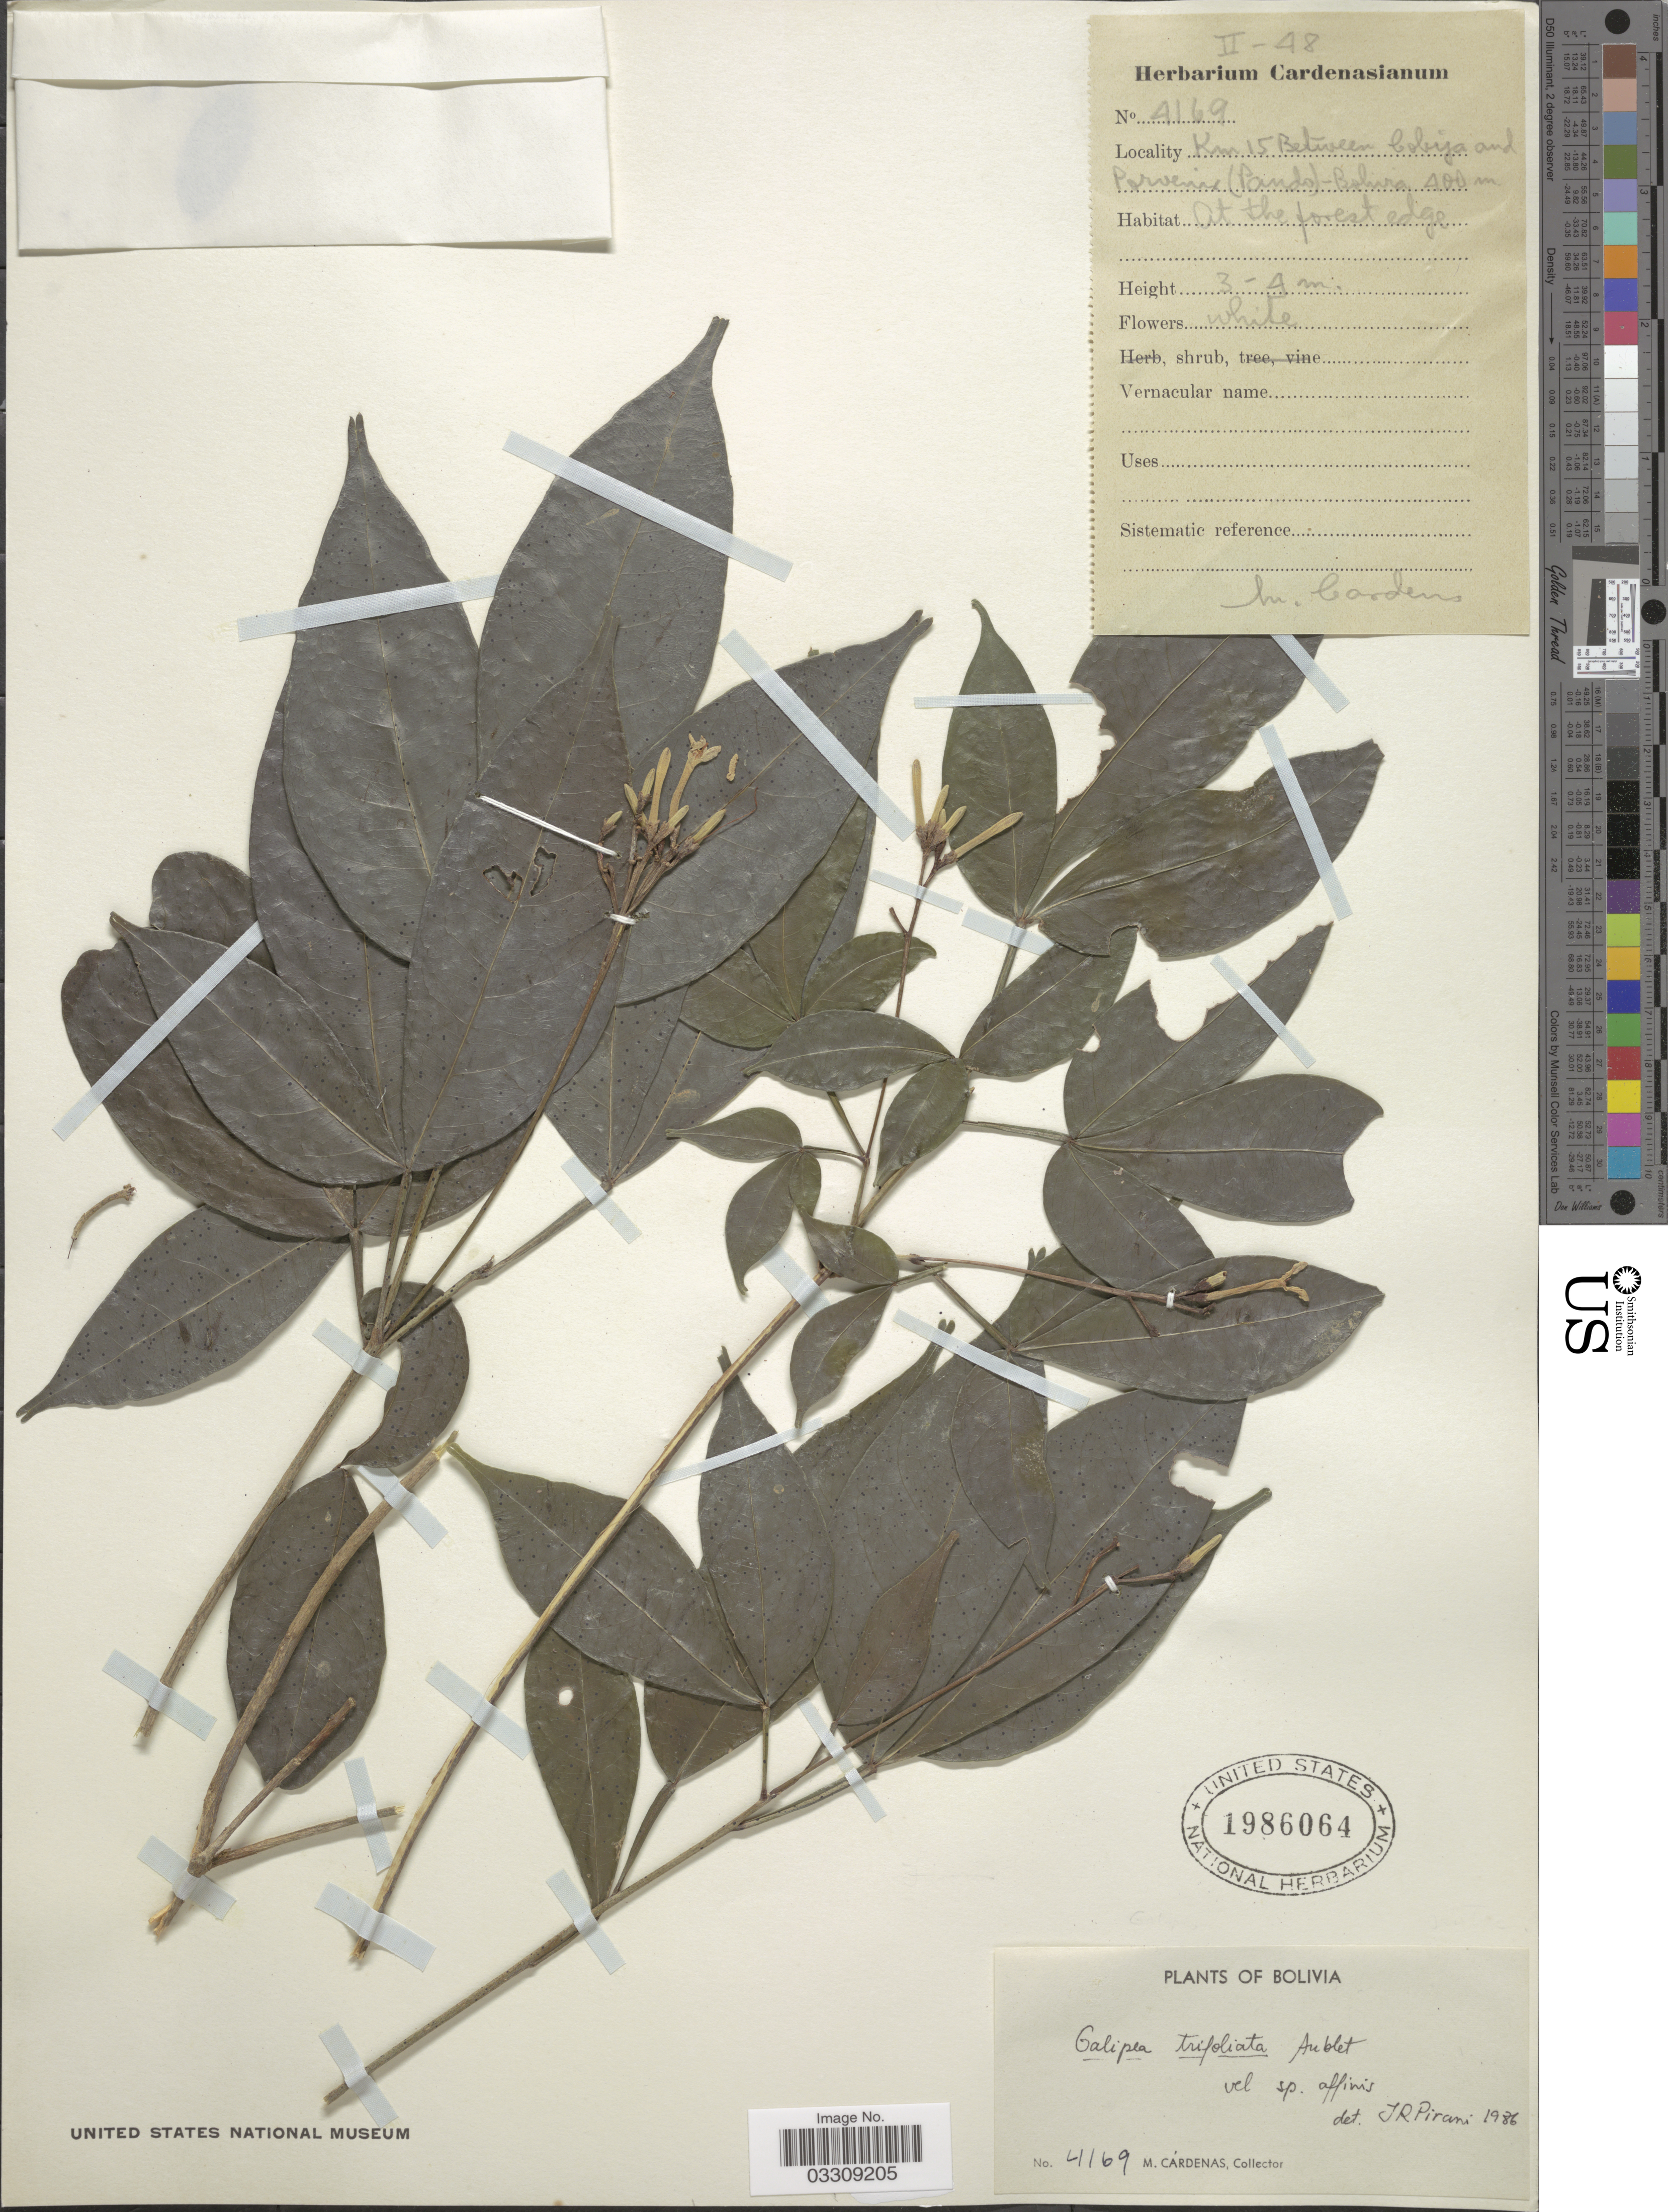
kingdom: Plantae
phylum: Tracheophyta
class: Magnoliopsida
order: Sapindales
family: Rutaceae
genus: Galipea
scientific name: Galipea trifoliata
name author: Aubl.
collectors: M. Cárdenas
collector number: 4169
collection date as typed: Transcribed d/m/y: /2/48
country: Bolivia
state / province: Pando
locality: Km 15 between Cobija and Porvenir (Pando).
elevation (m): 400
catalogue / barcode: US 1986064